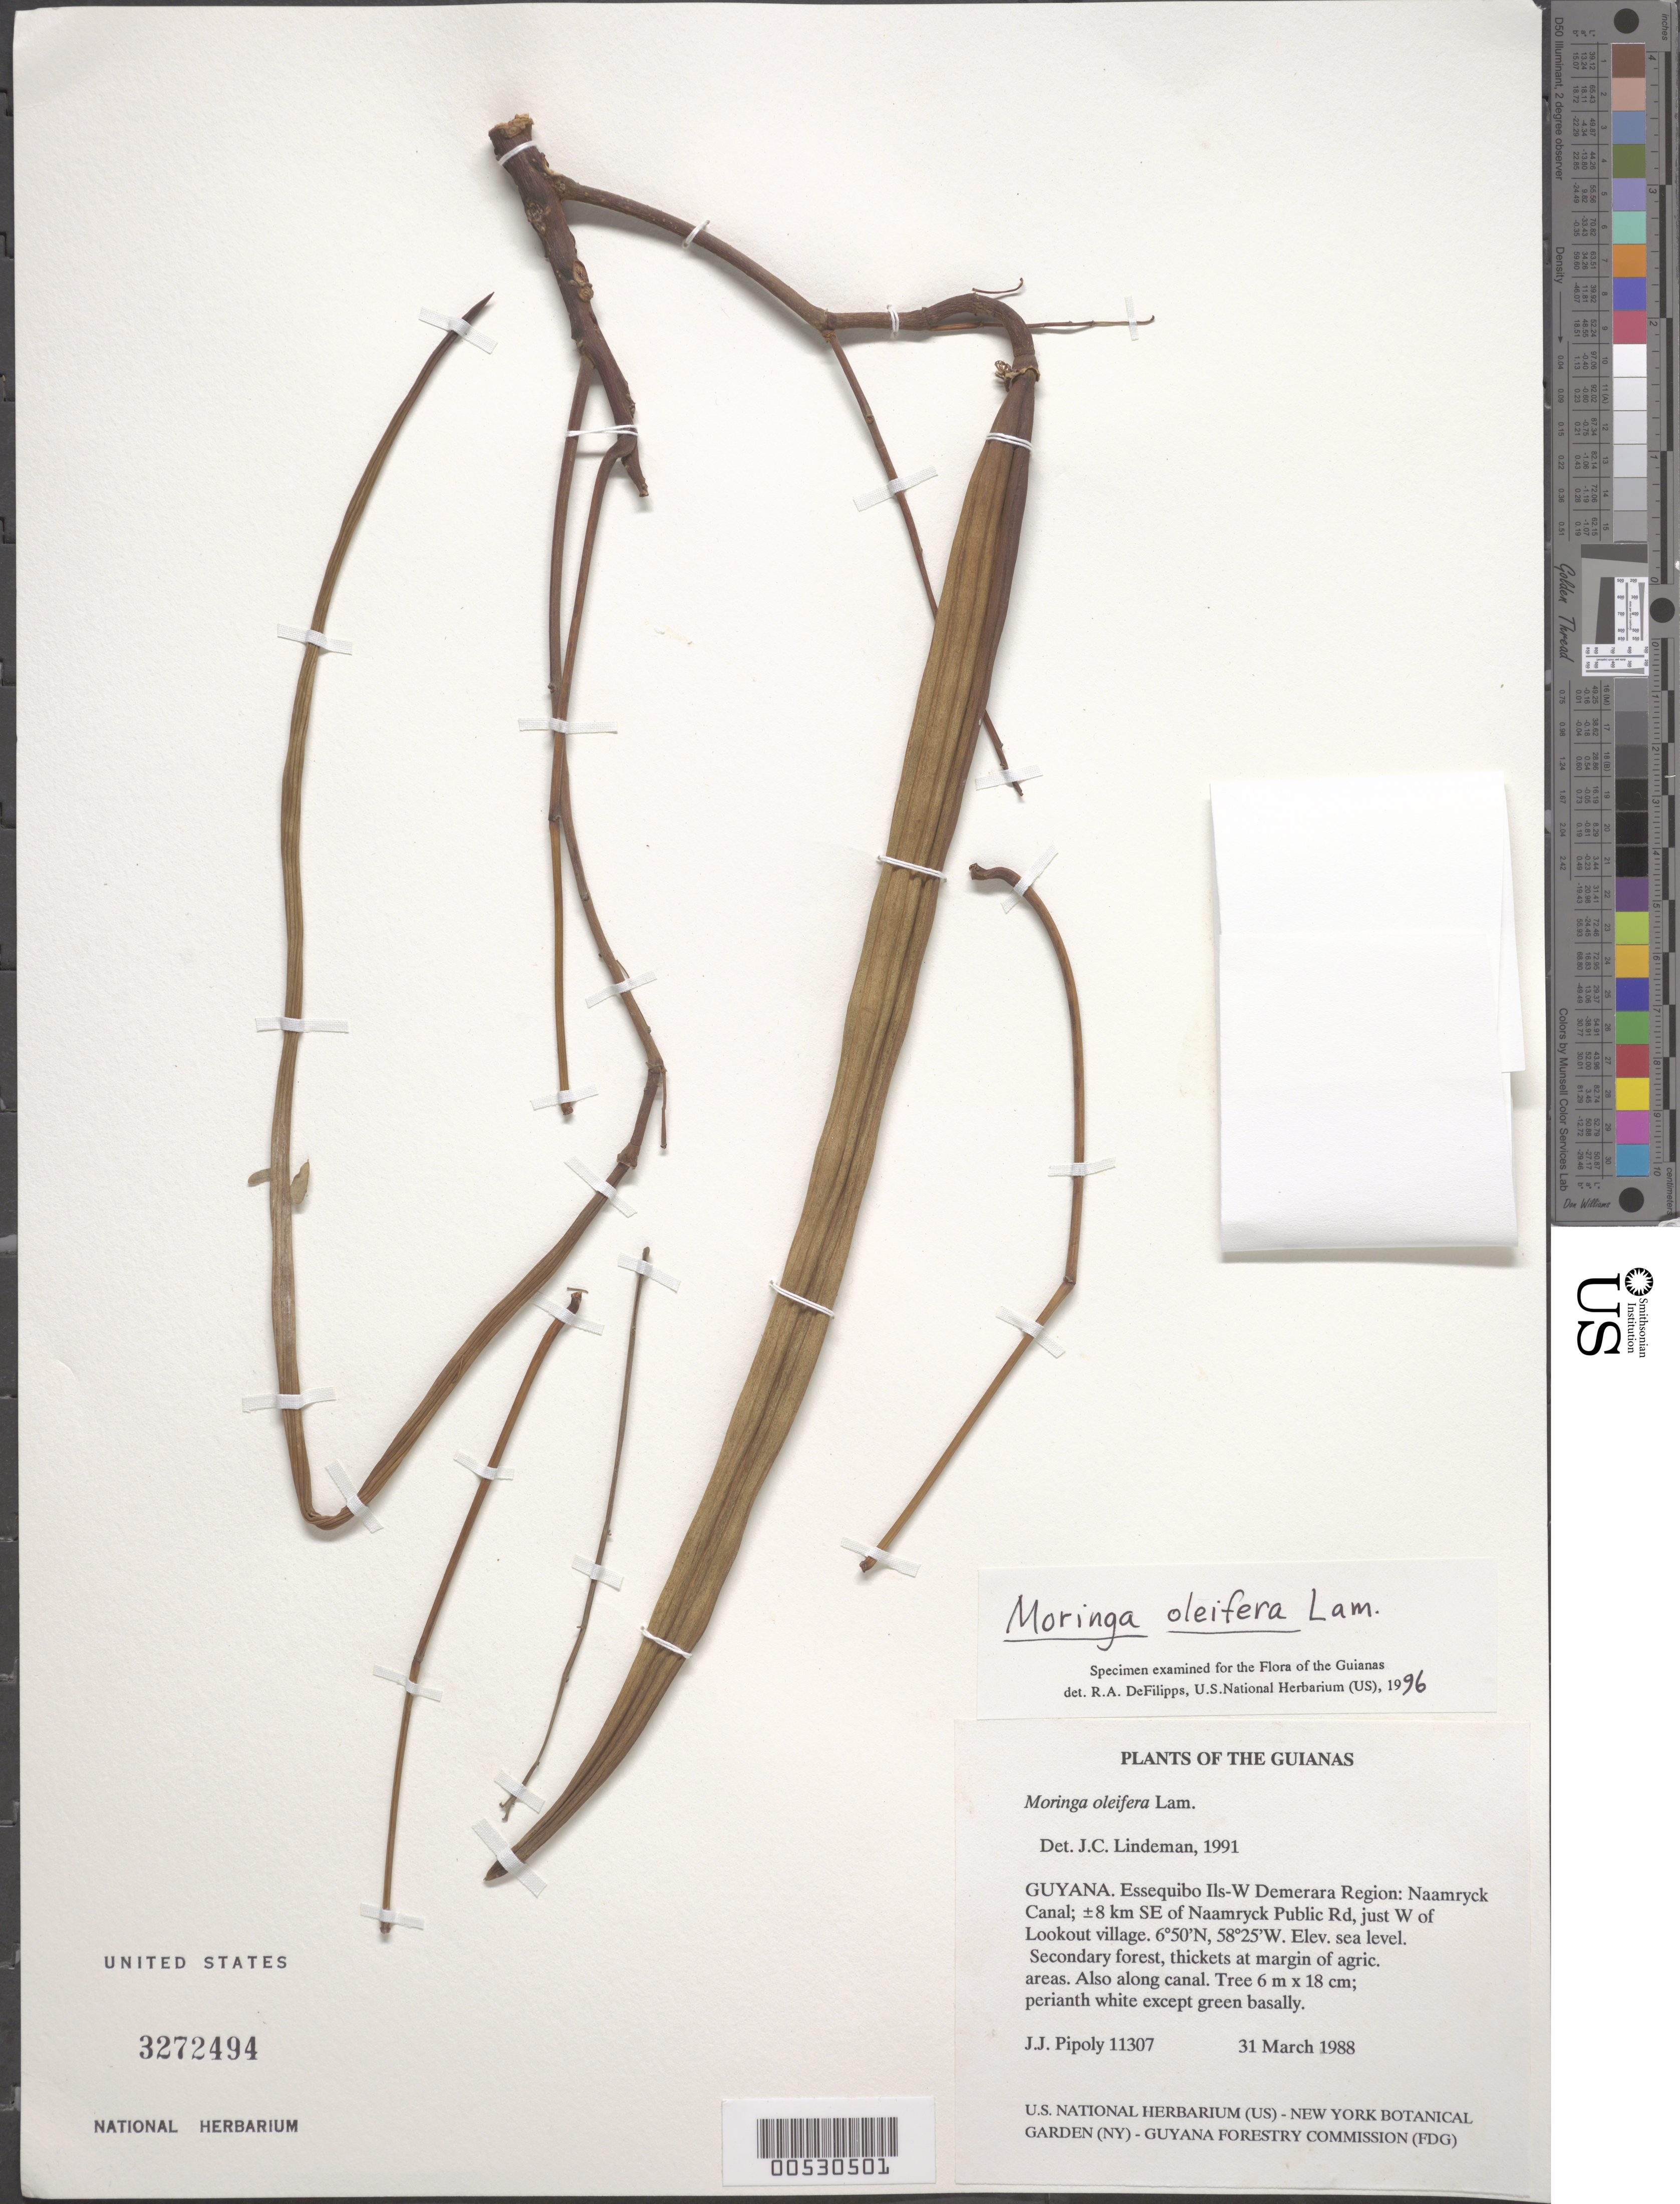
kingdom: Plantae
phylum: Tracheophyta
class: Magnoliopsida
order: Brassicales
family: Moringaceae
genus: Moringa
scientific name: Moringa oleifera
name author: Lam.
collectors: J. J. Pipoly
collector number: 11307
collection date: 1988-03-31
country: Guyana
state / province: Essequibo Isl-W. Demerara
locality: The Guianas. Essequibo Ils-W Demerara Region: Naamryck Canal; ±8 km SE of Naamryck Public Rd, just W of Lookout village.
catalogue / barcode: US 3272494